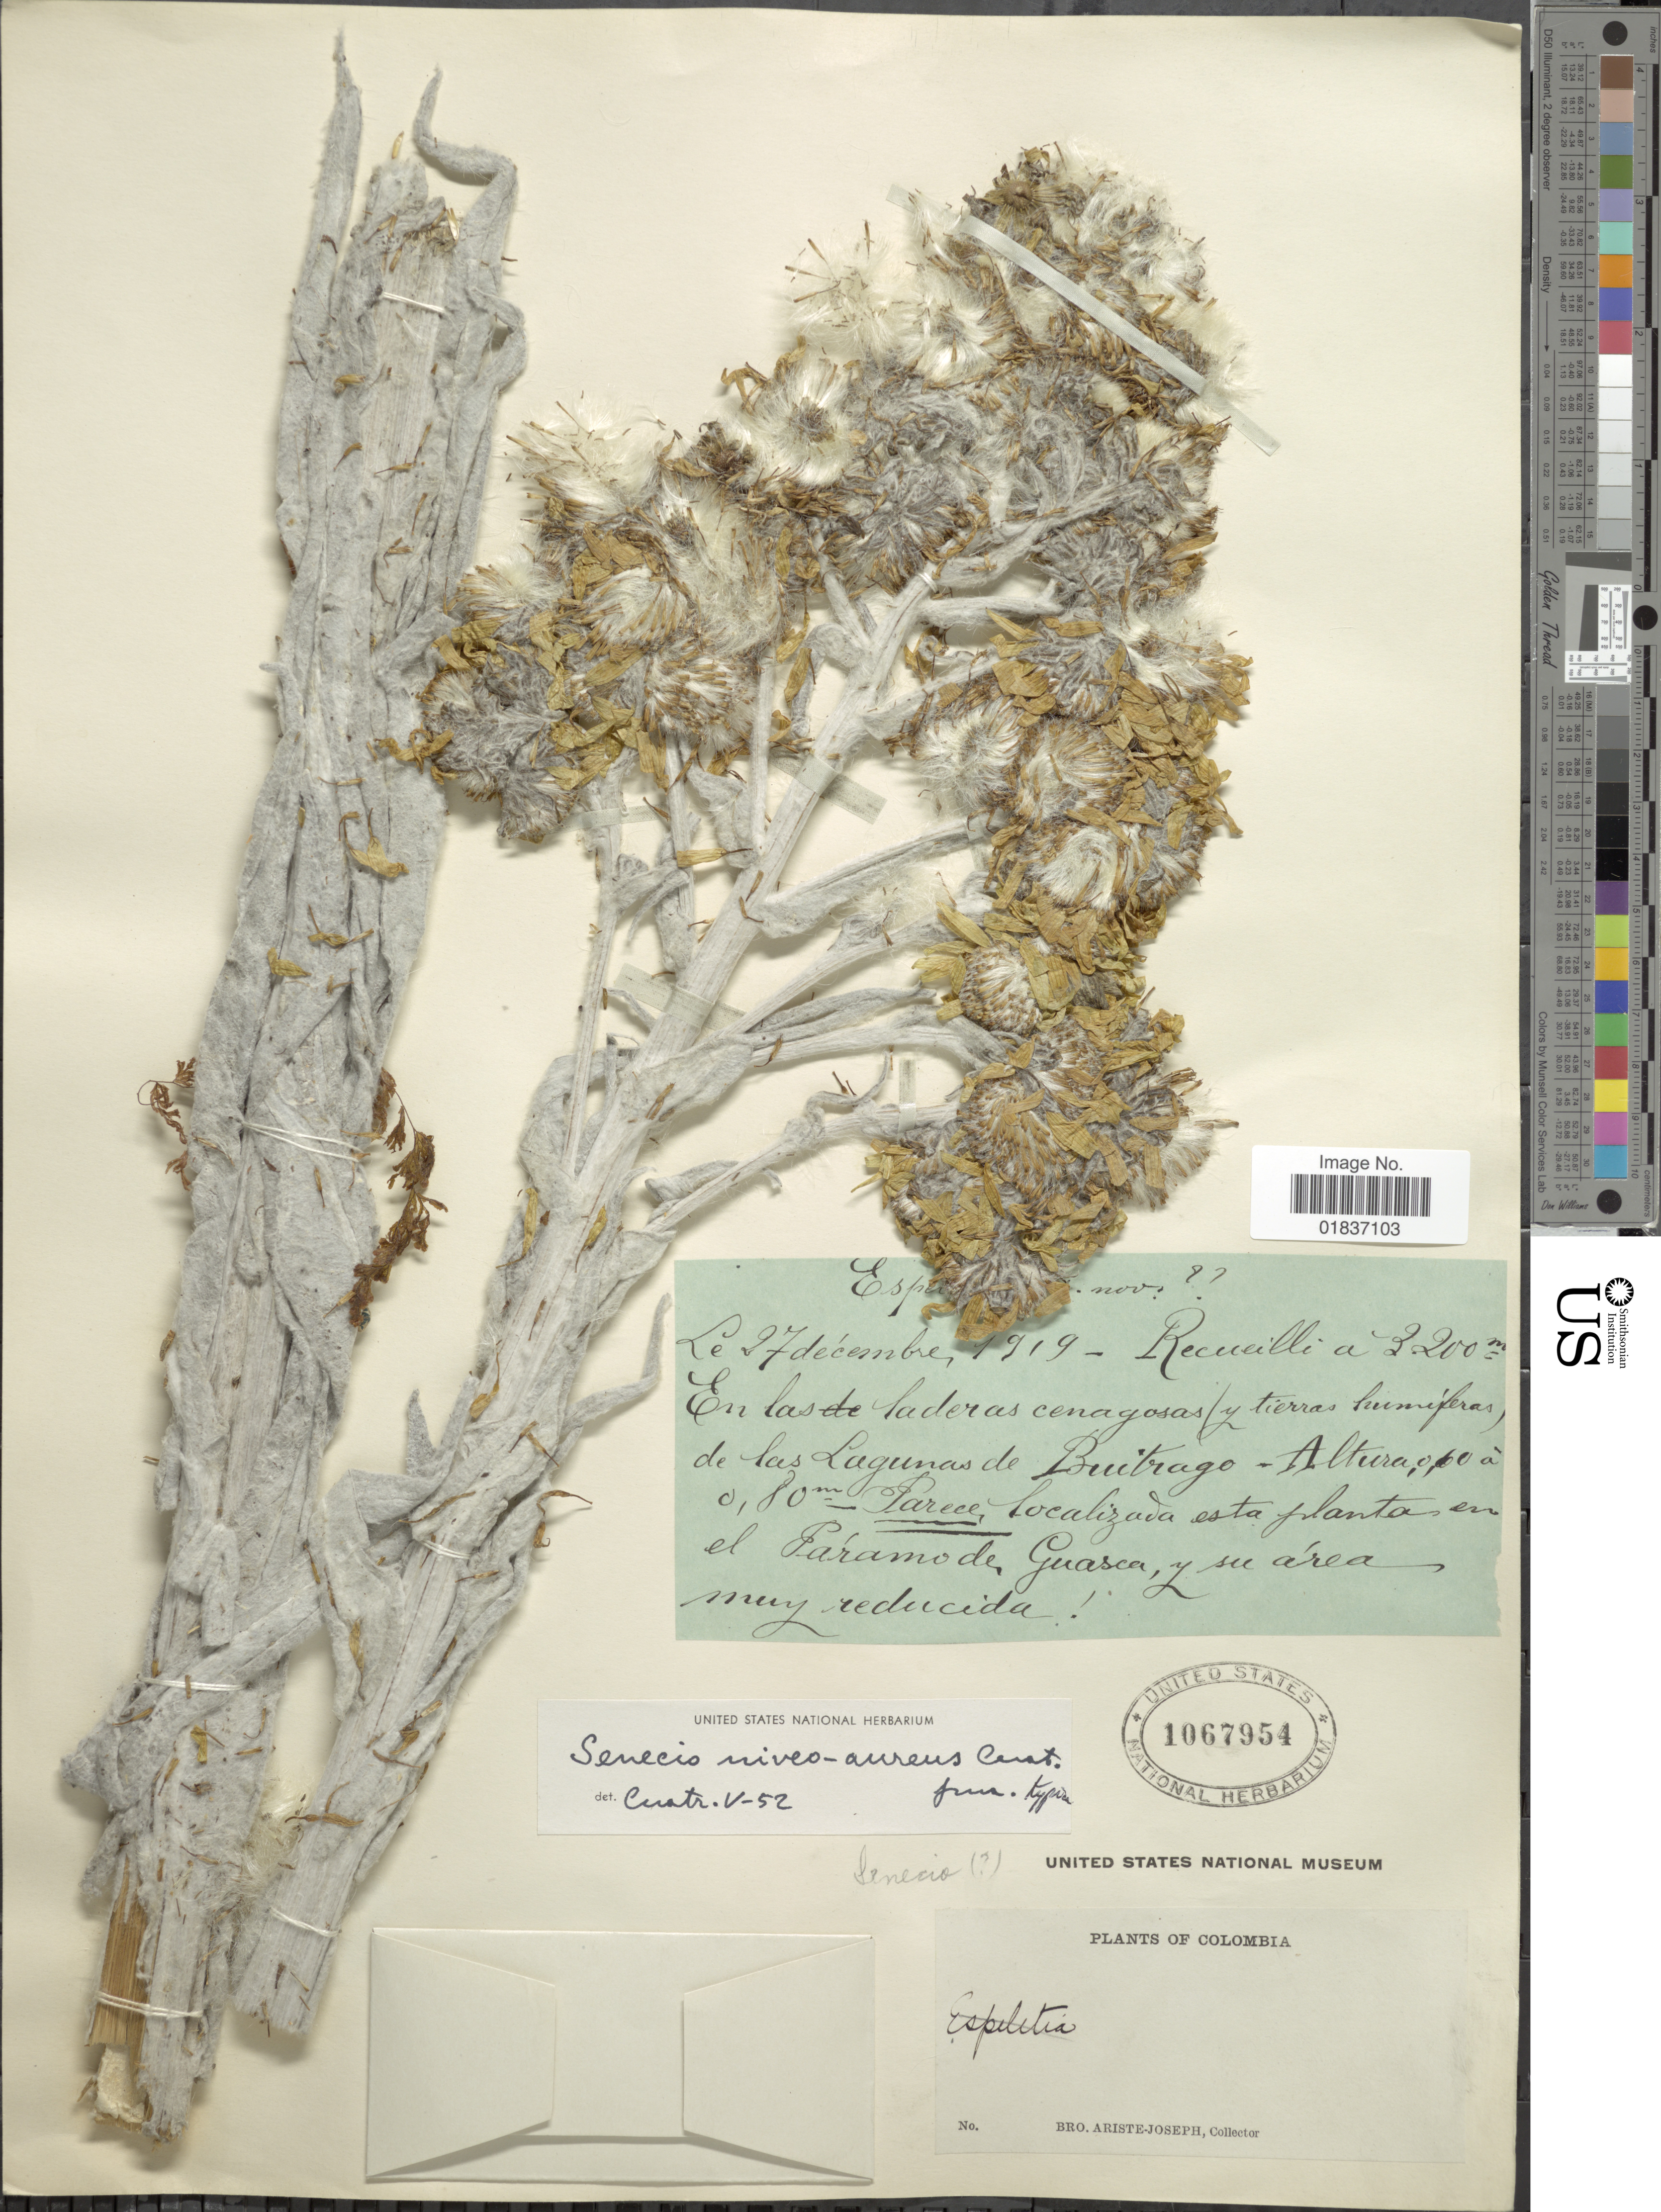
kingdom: Plantae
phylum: Tracheophyta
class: Magnoliopsida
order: Asterales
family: Asteraceae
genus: Senecio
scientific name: Senecio niveo-aureus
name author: Cuatrec.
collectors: Bro. Ariste-Joseph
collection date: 1919-12-27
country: Colombia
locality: En las laderas cenagosas y tierras humiferas, de las Lagunas de buitrago. Paramo de Guasca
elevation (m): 3200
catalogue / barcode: US 1067954